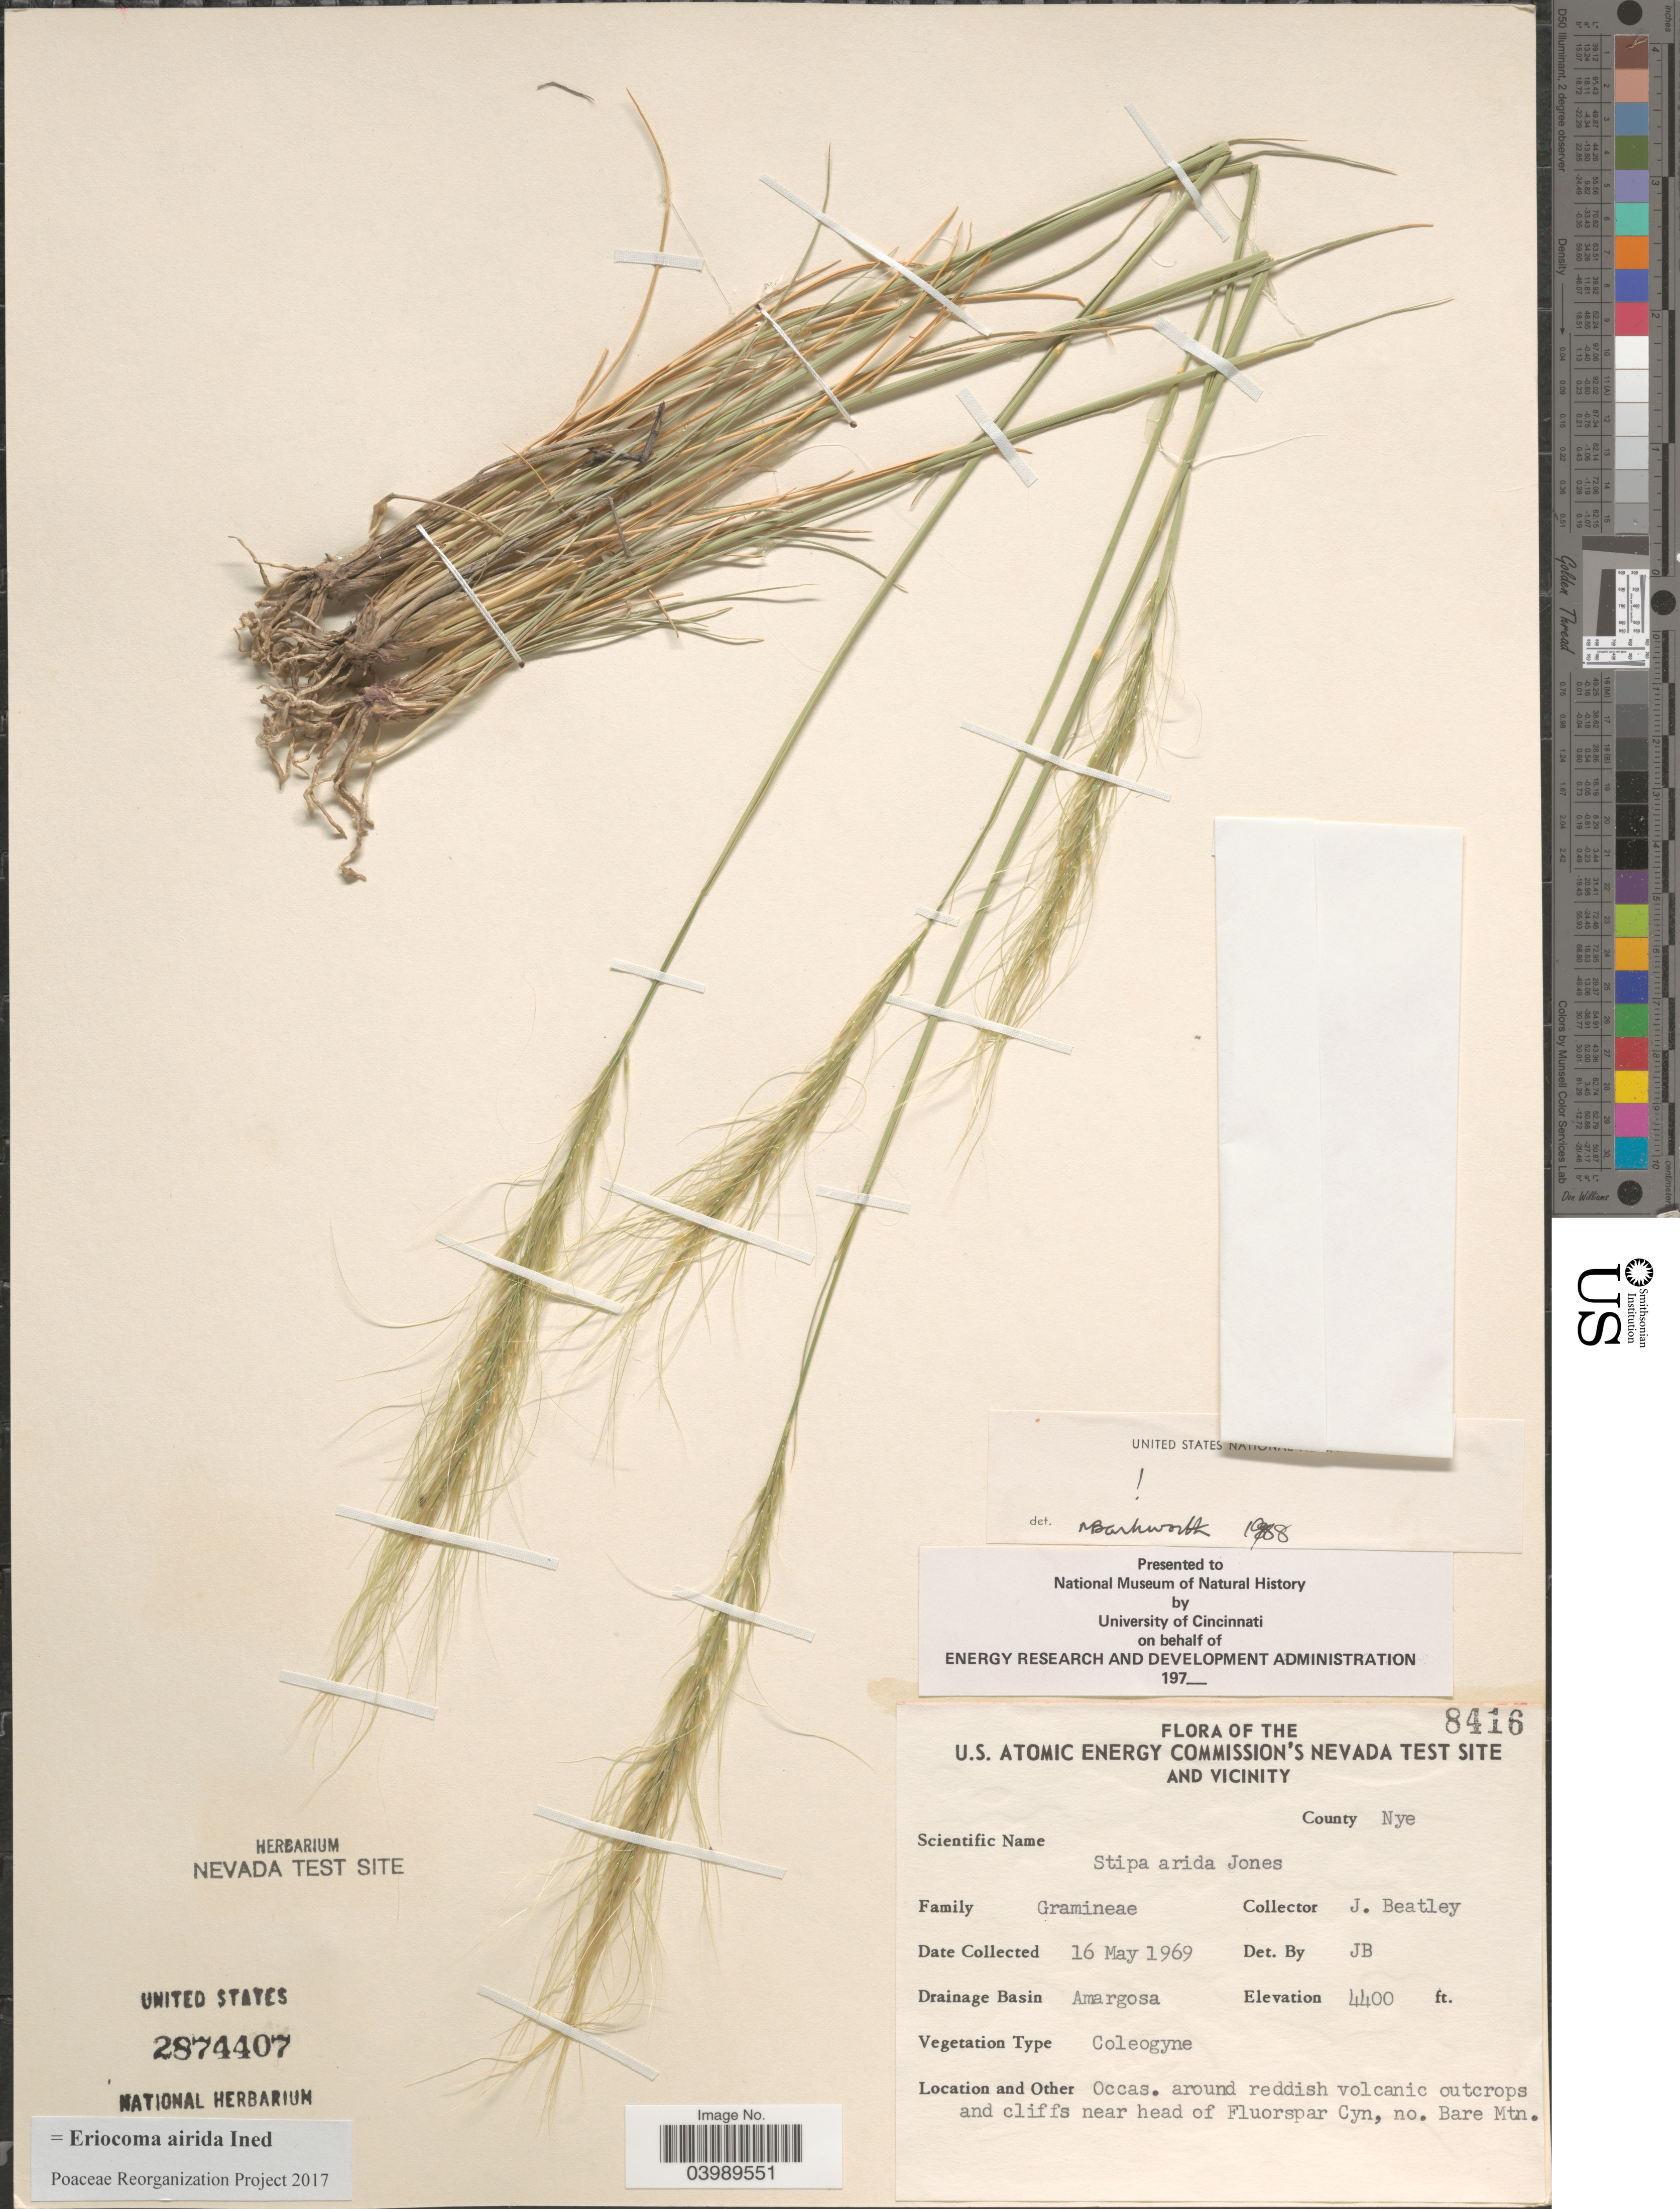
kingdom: Plantae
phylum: Tracheophyta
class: Liliopsida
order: Poales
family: Poaceae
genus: Eriocoma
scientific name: Eriocoma arida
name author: (M.E. Jones) Romasch.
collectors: J. C. Beatley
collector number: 8416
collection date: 1969-05-16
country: United States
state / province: Nevada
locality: U.S. Atomic Energy Commission's Nevada Test Site and vicinity. County Nye. Drainage Basin Amargosa. Near head of Fluorspar Cyn, no. Bare Mtn.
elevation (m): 1341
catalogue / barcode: US 2874407